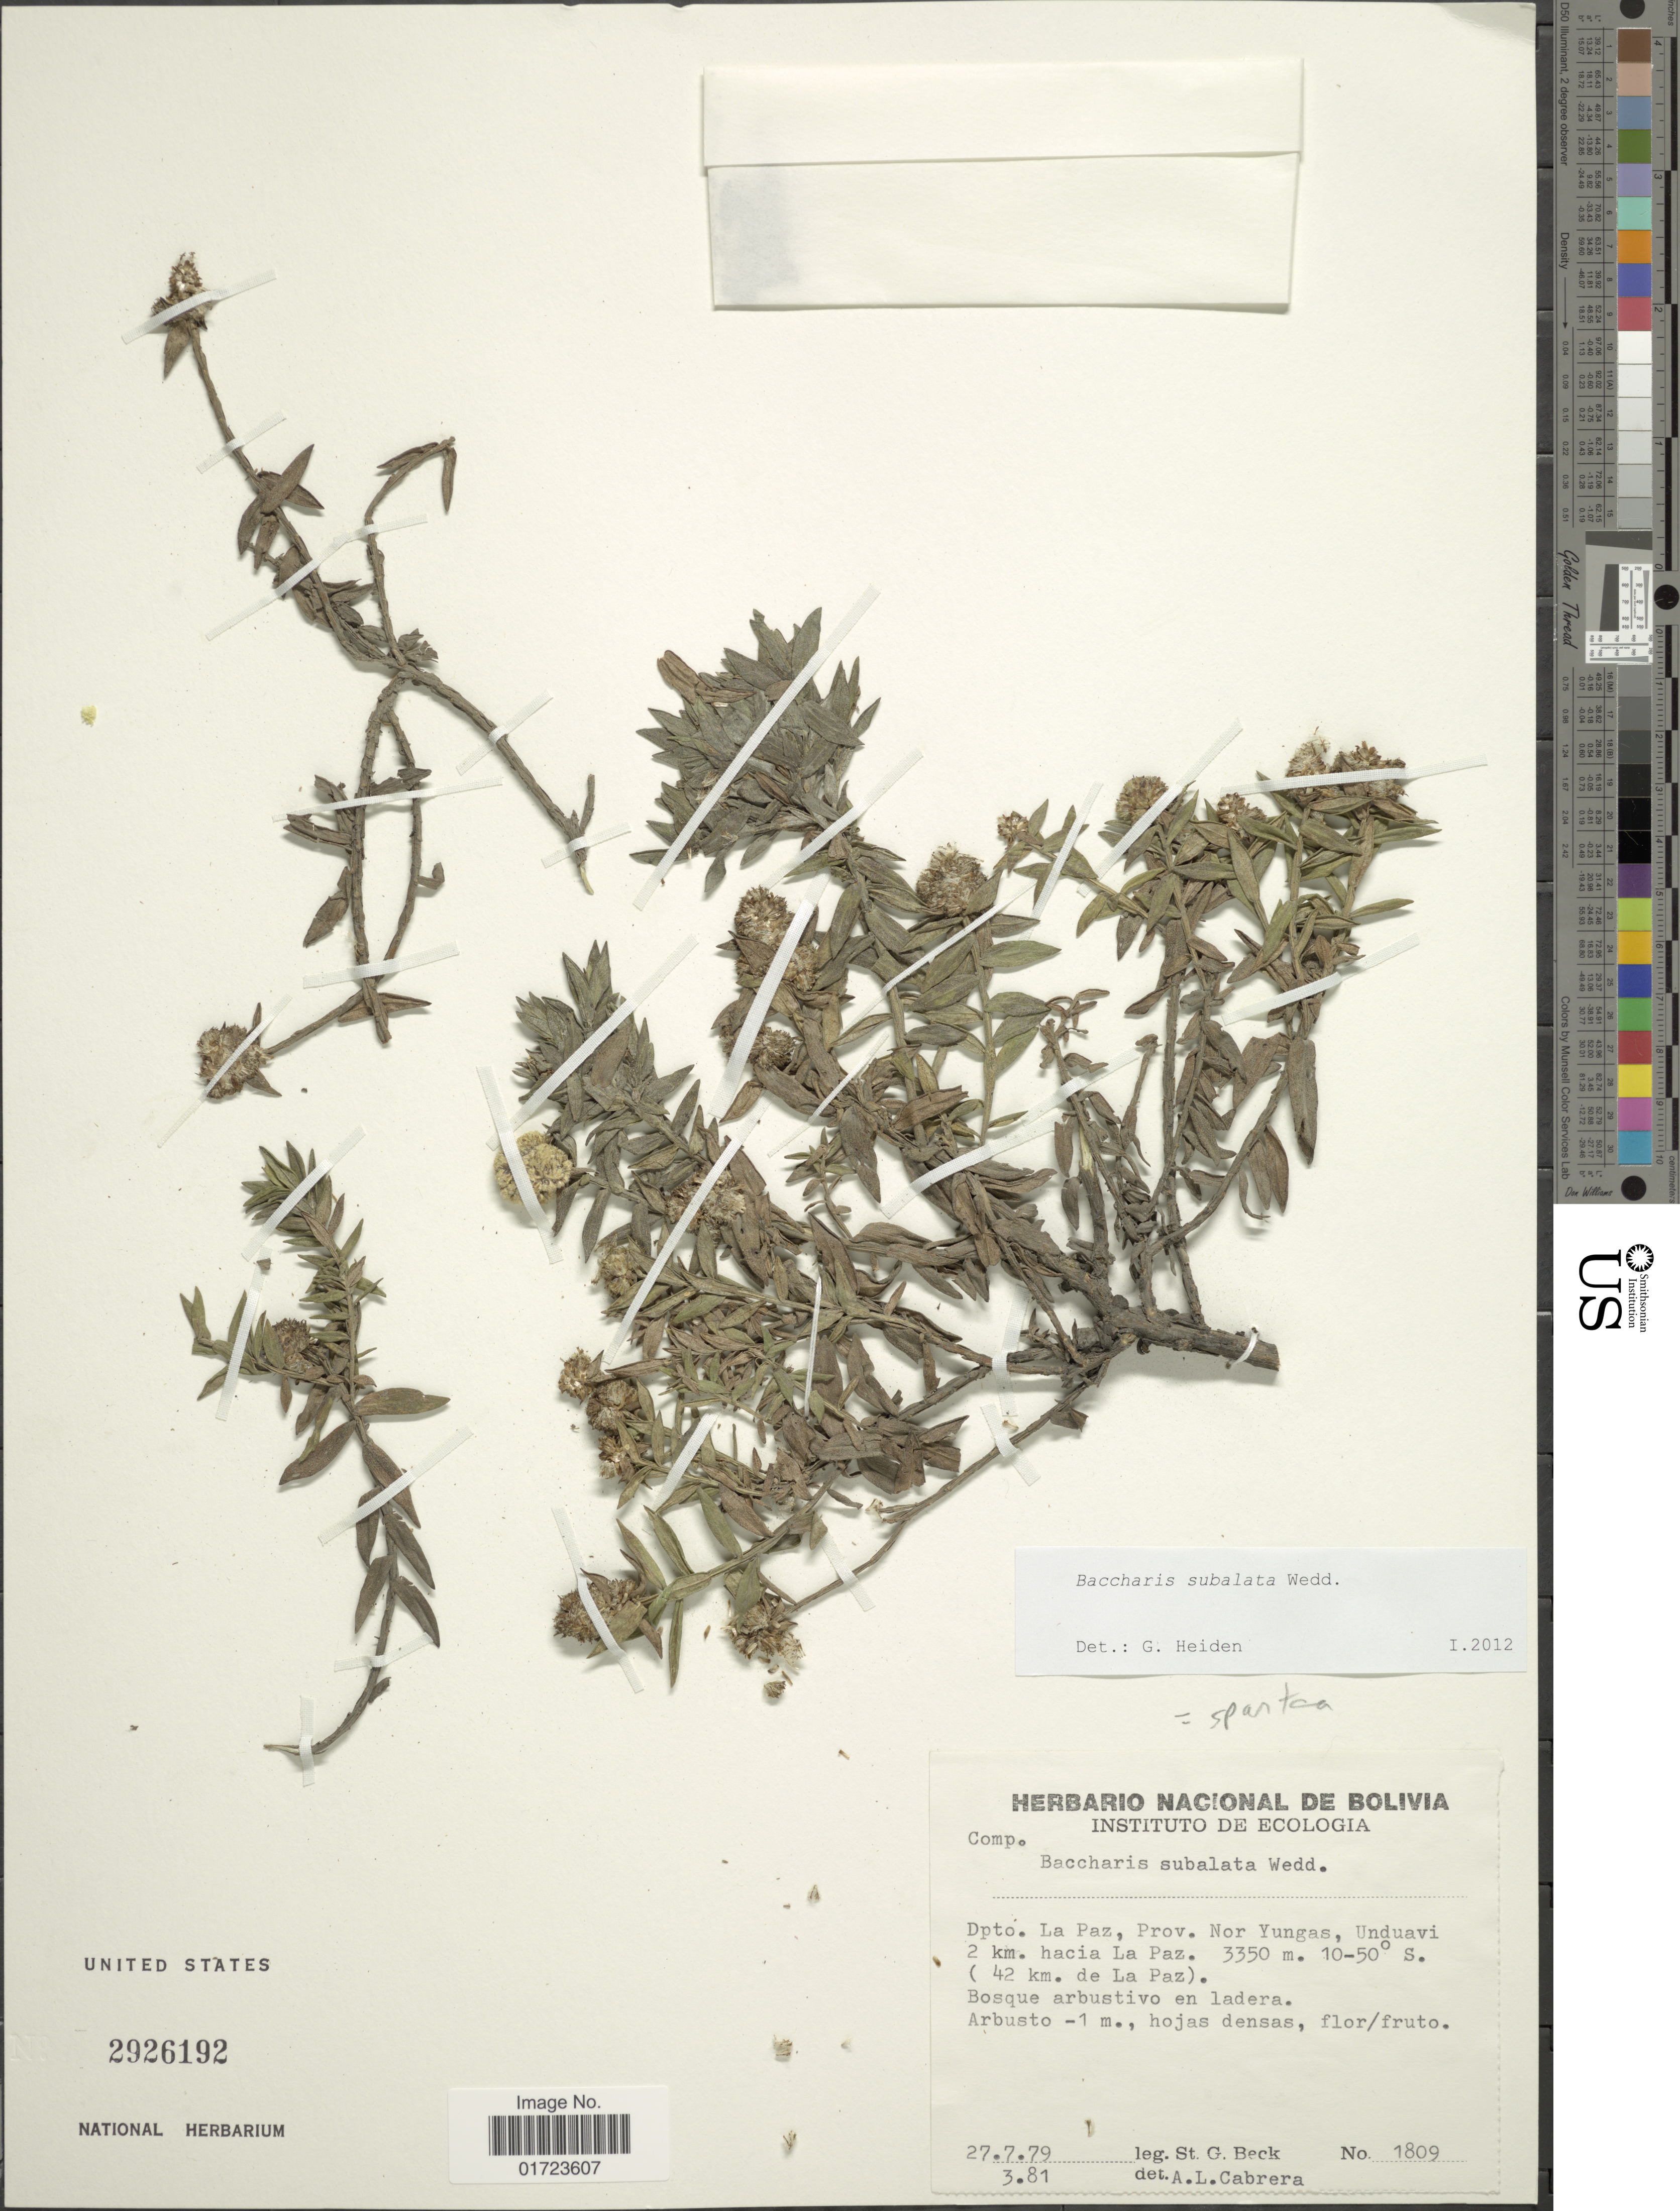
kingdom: Plantae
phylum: Tracheophyta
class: Magnoliopsida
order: Asterales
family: Asteraceae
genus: Baccharis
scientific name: Baccharis subalata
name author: Wedd.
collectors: S. G. Beck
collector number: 1809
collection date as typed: Transcribed d/m/y: 27/7/79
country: Bolivia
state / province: La Paz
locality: Dpto. La Paz, Prov. Nor Yungas, Unduavi, 2 km. hacia La Paz.(42 km. de La Paz).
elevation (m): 3350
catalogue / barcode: US 2926192